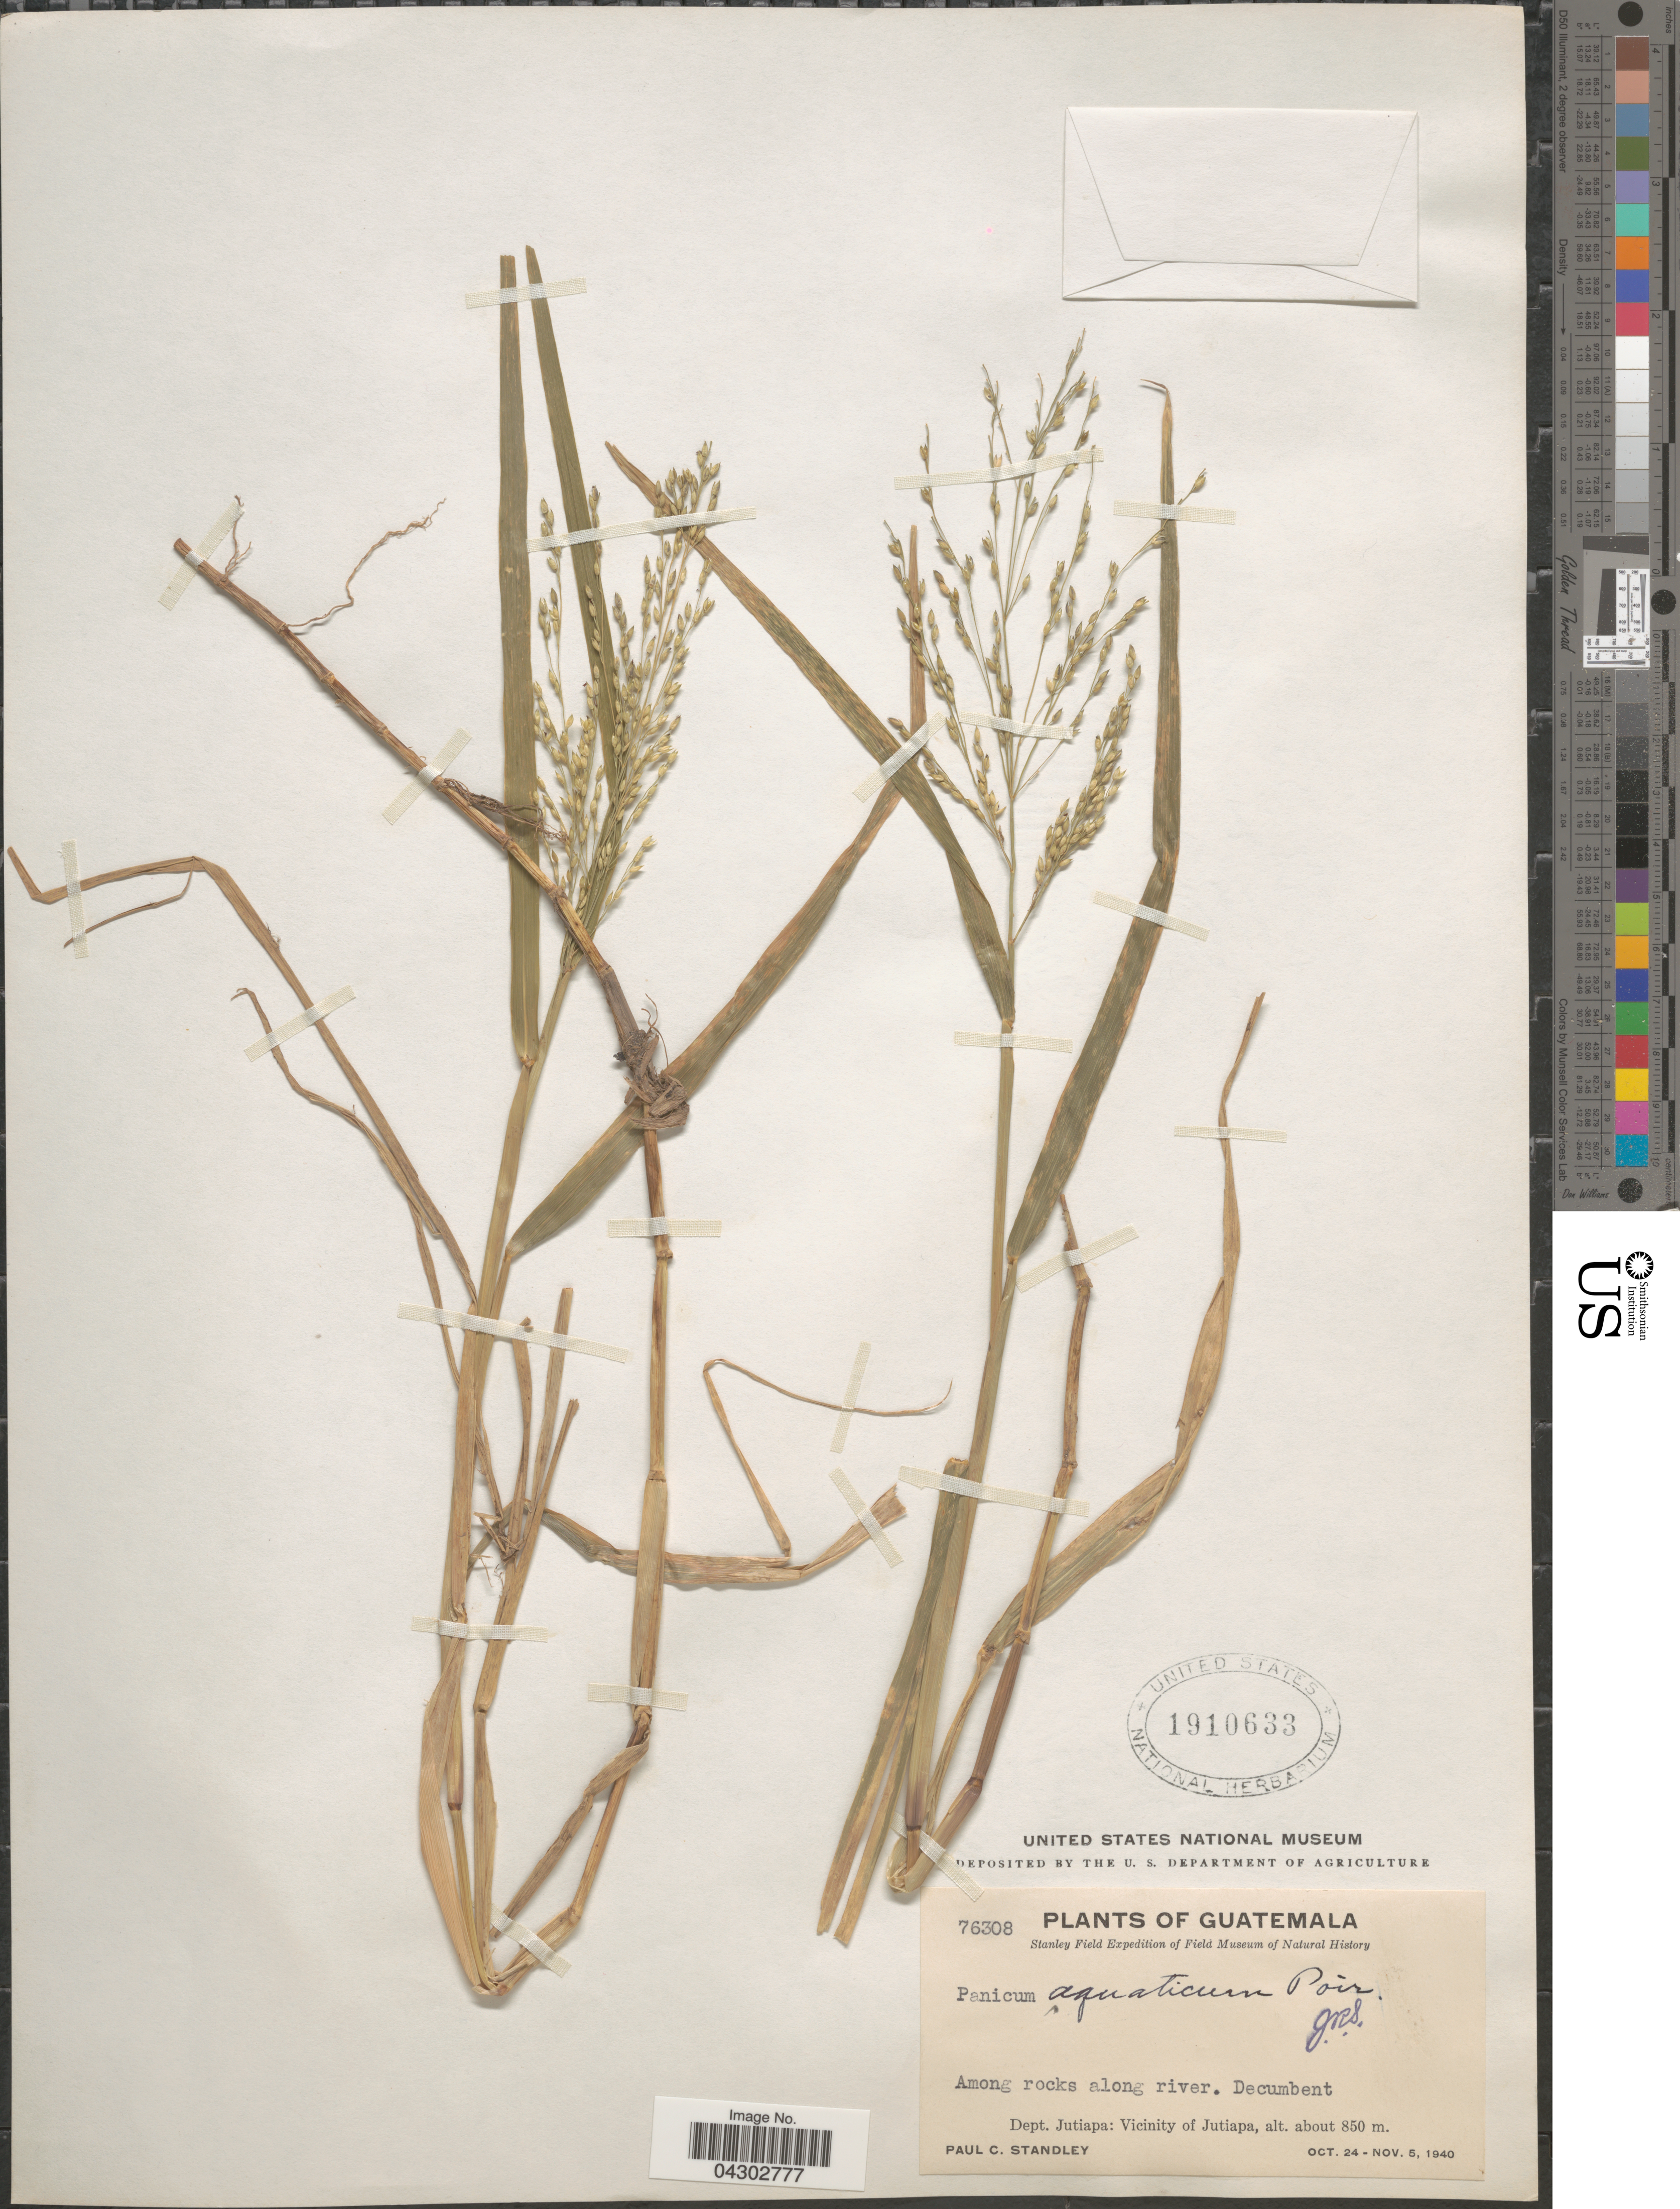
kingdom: Plantae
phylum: Tracheophyta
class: Liliopsida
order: Poales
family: Poaceae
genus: Panicum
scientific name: Panicum aquaticum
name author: Poir.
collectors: P. C. Standley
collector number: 76308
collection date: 1940-10-24/1940-11-05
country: Guatemala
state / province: Jutiapa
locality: Stanley Field Expedition. Among rocks along river. Decumbent. Dept. Jutiapa: Vicinity of Jutiapa.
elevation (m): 850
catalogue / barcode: US 1910633